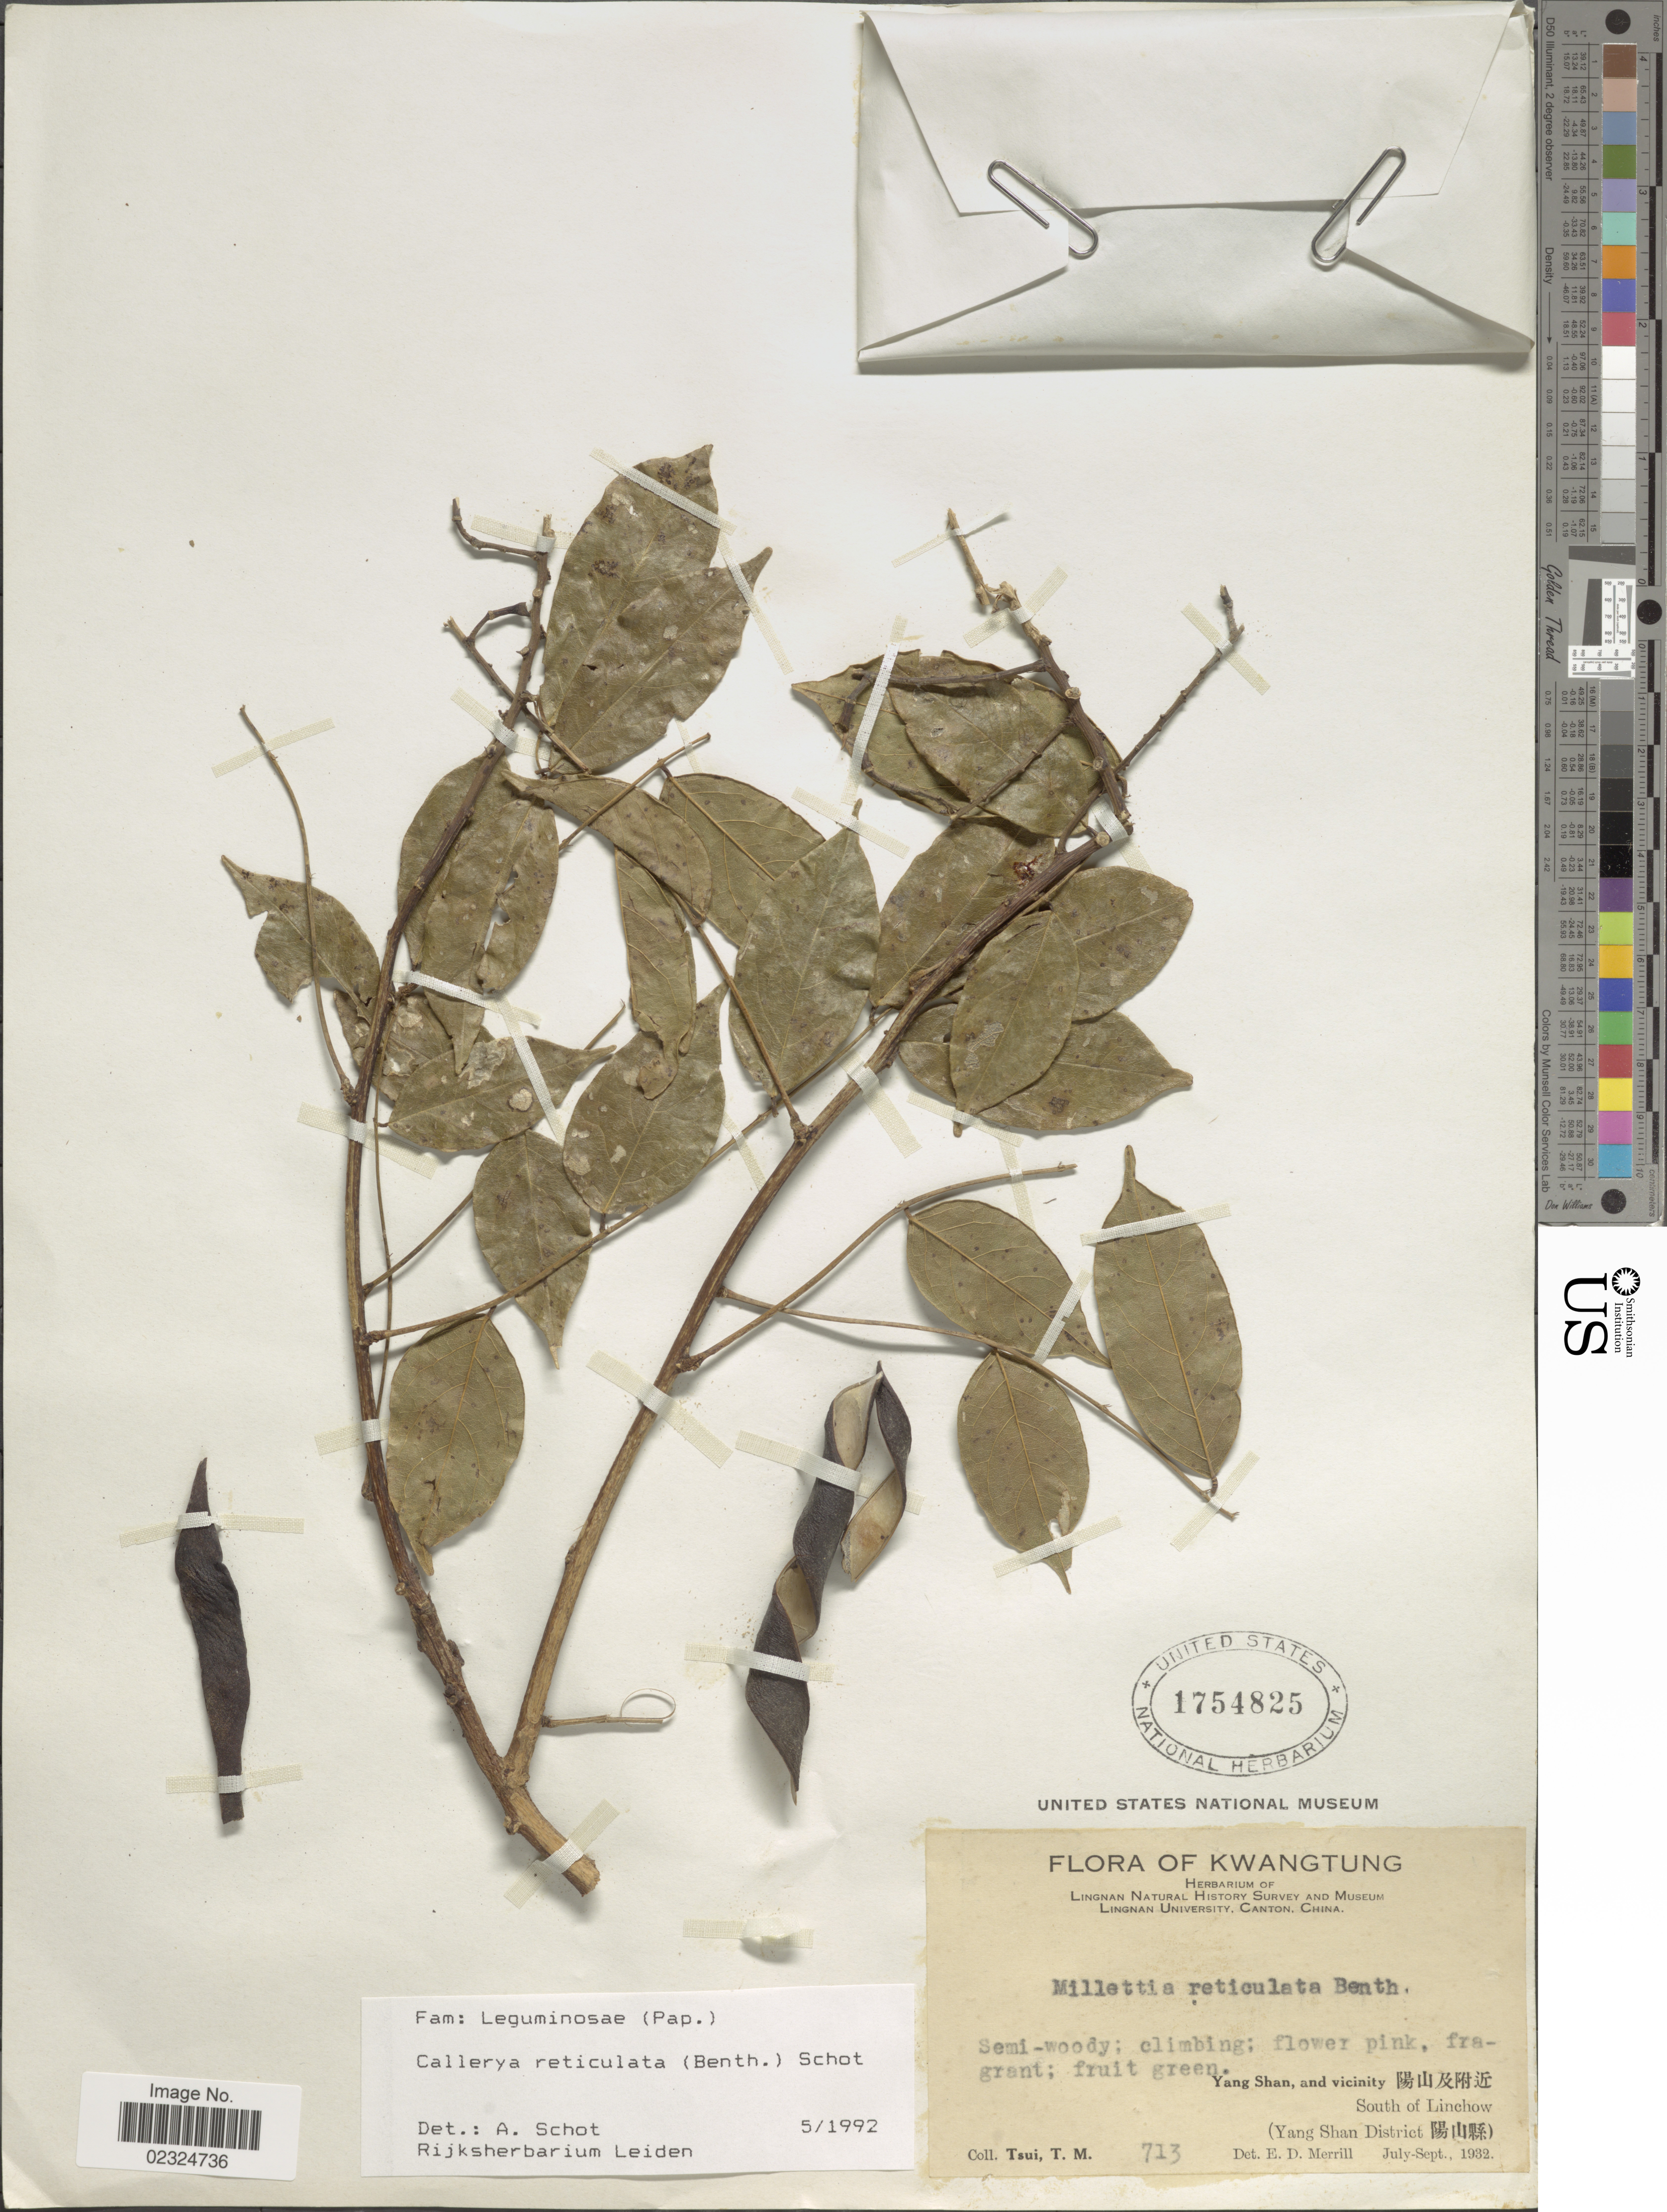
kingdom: Plantae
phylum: Tracheophyta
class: Magnoliopsida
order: Fabales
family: Fabaceae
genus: Wisteriopsis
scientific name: Wisteriopsis reticulata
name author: (Benth.) J. Compton & Schrire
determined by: Strong, Mark T., (BOT), Smithsonian Institution - National Museum of Natural History (UNITED STATES)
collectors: T. Tsui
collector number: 713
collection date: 1932-07/1932-09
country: China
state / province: Guangdong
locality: Kwnagtung, Yang Shan and vicinity South of Linchow (Yang Shan District)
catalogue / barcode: US 1754825